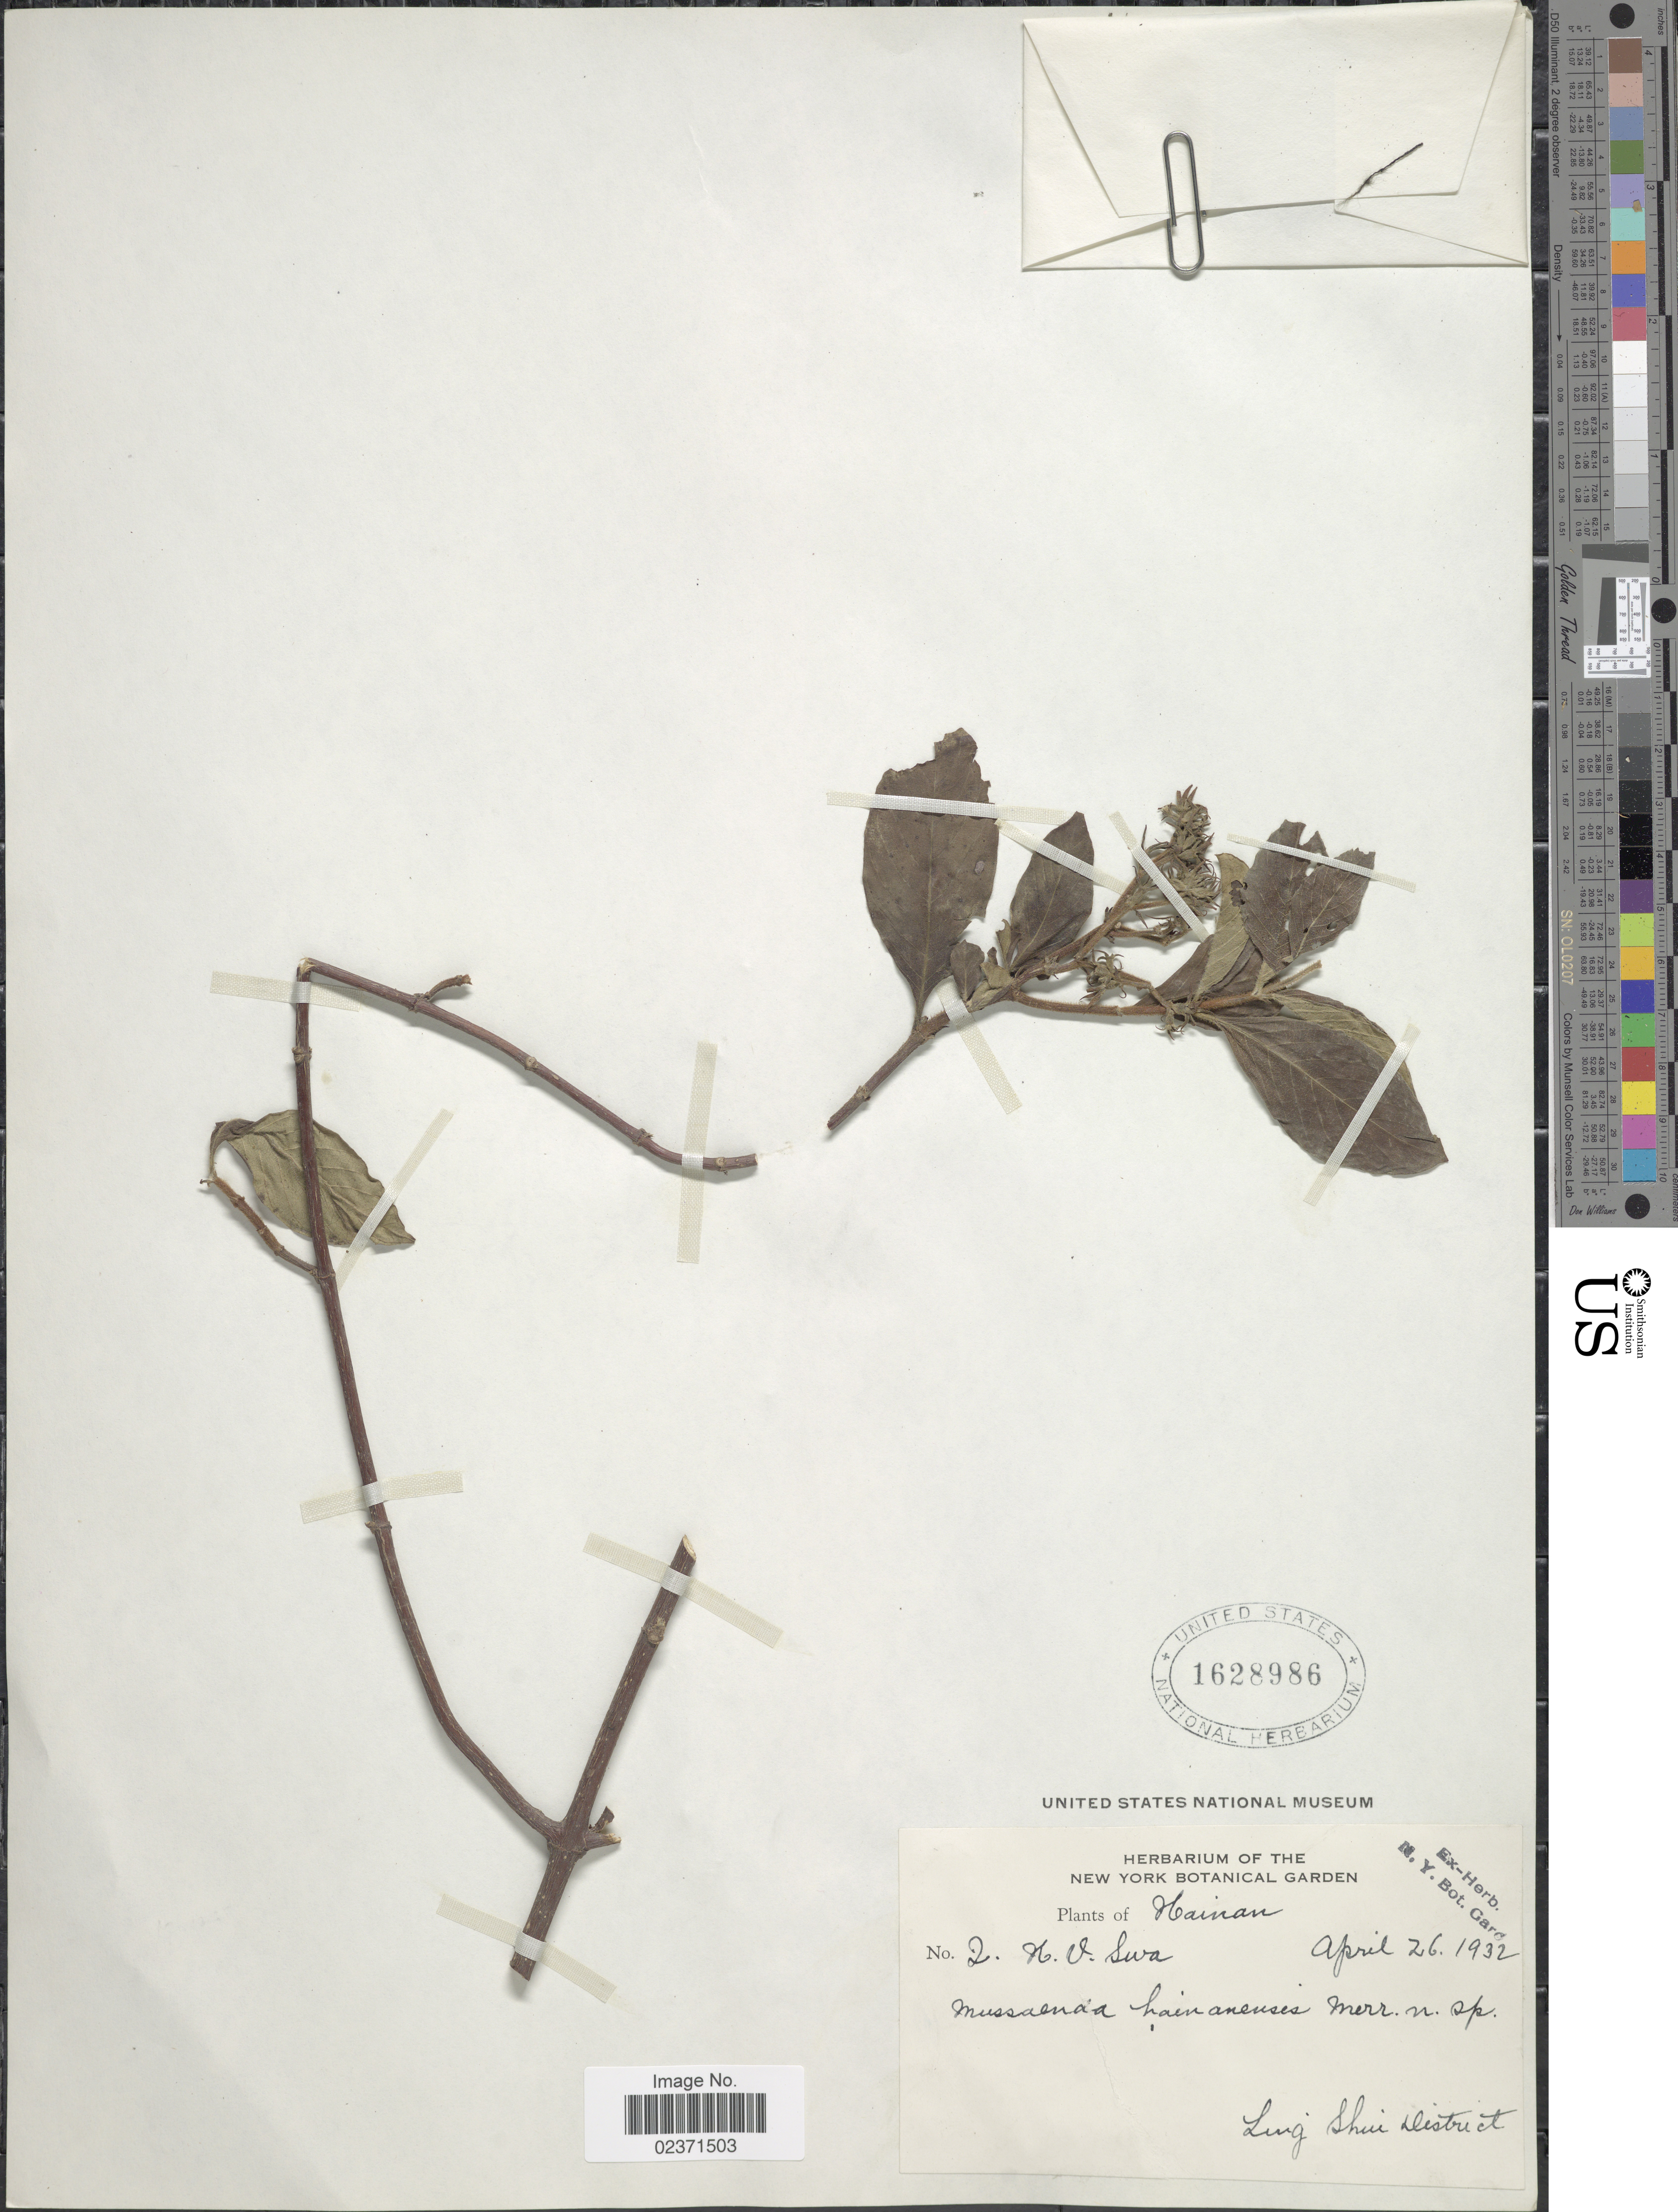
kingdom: Plantae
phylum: Tracheophyta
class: Magnoliopsida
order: Gentianales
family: Rubiaceae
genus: Mussaenda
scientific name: Mussaenda hainanensis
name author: Merr.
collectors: H. Swa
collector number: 2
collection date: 1932-04-26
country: China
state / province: Hainan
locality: Ling Shui District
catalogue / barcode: US 1628986